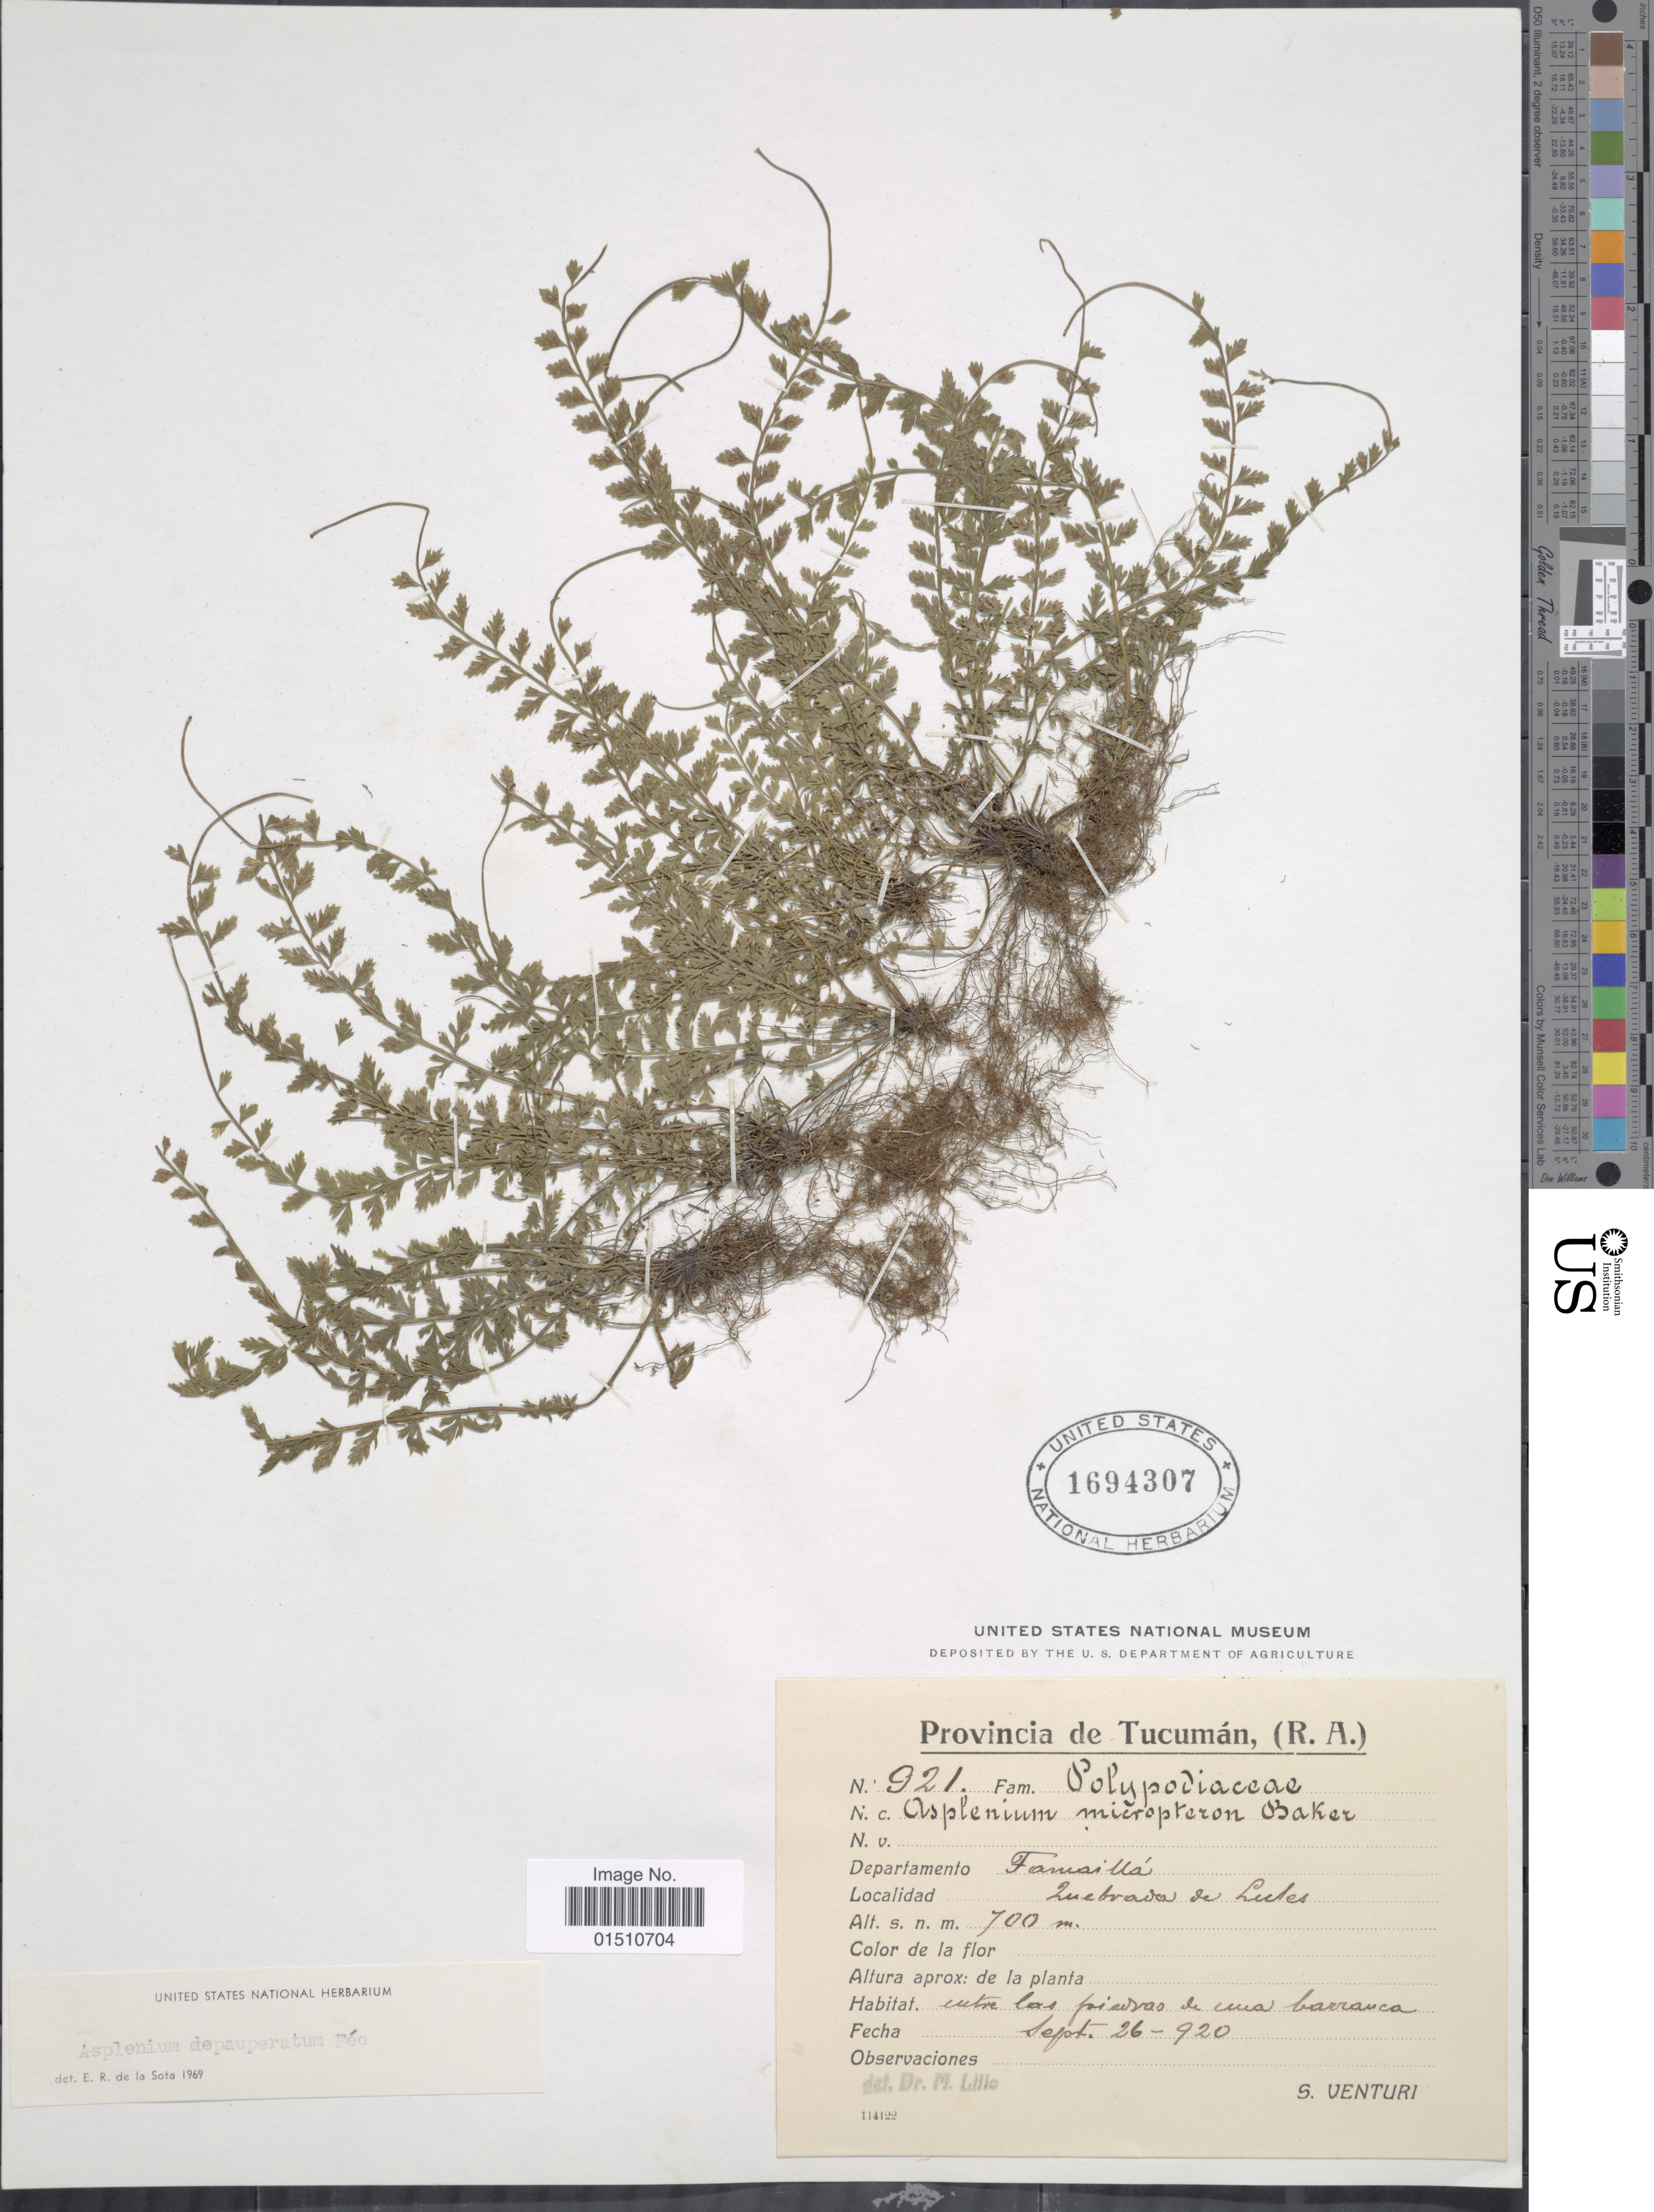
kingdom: Plantae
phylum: Tracheophyta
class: Polypodiopsida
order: Polypodiales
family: Aspleniaceae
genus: Asplenium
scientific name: Asplenium depauperatum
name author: Fée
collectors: S. Venturi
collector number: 921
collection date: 1920-09-26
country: Argentina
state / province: Tucuman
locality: Departamento, Famailla, Quebrada de Lules.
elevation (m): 700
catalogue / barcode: US 1694307